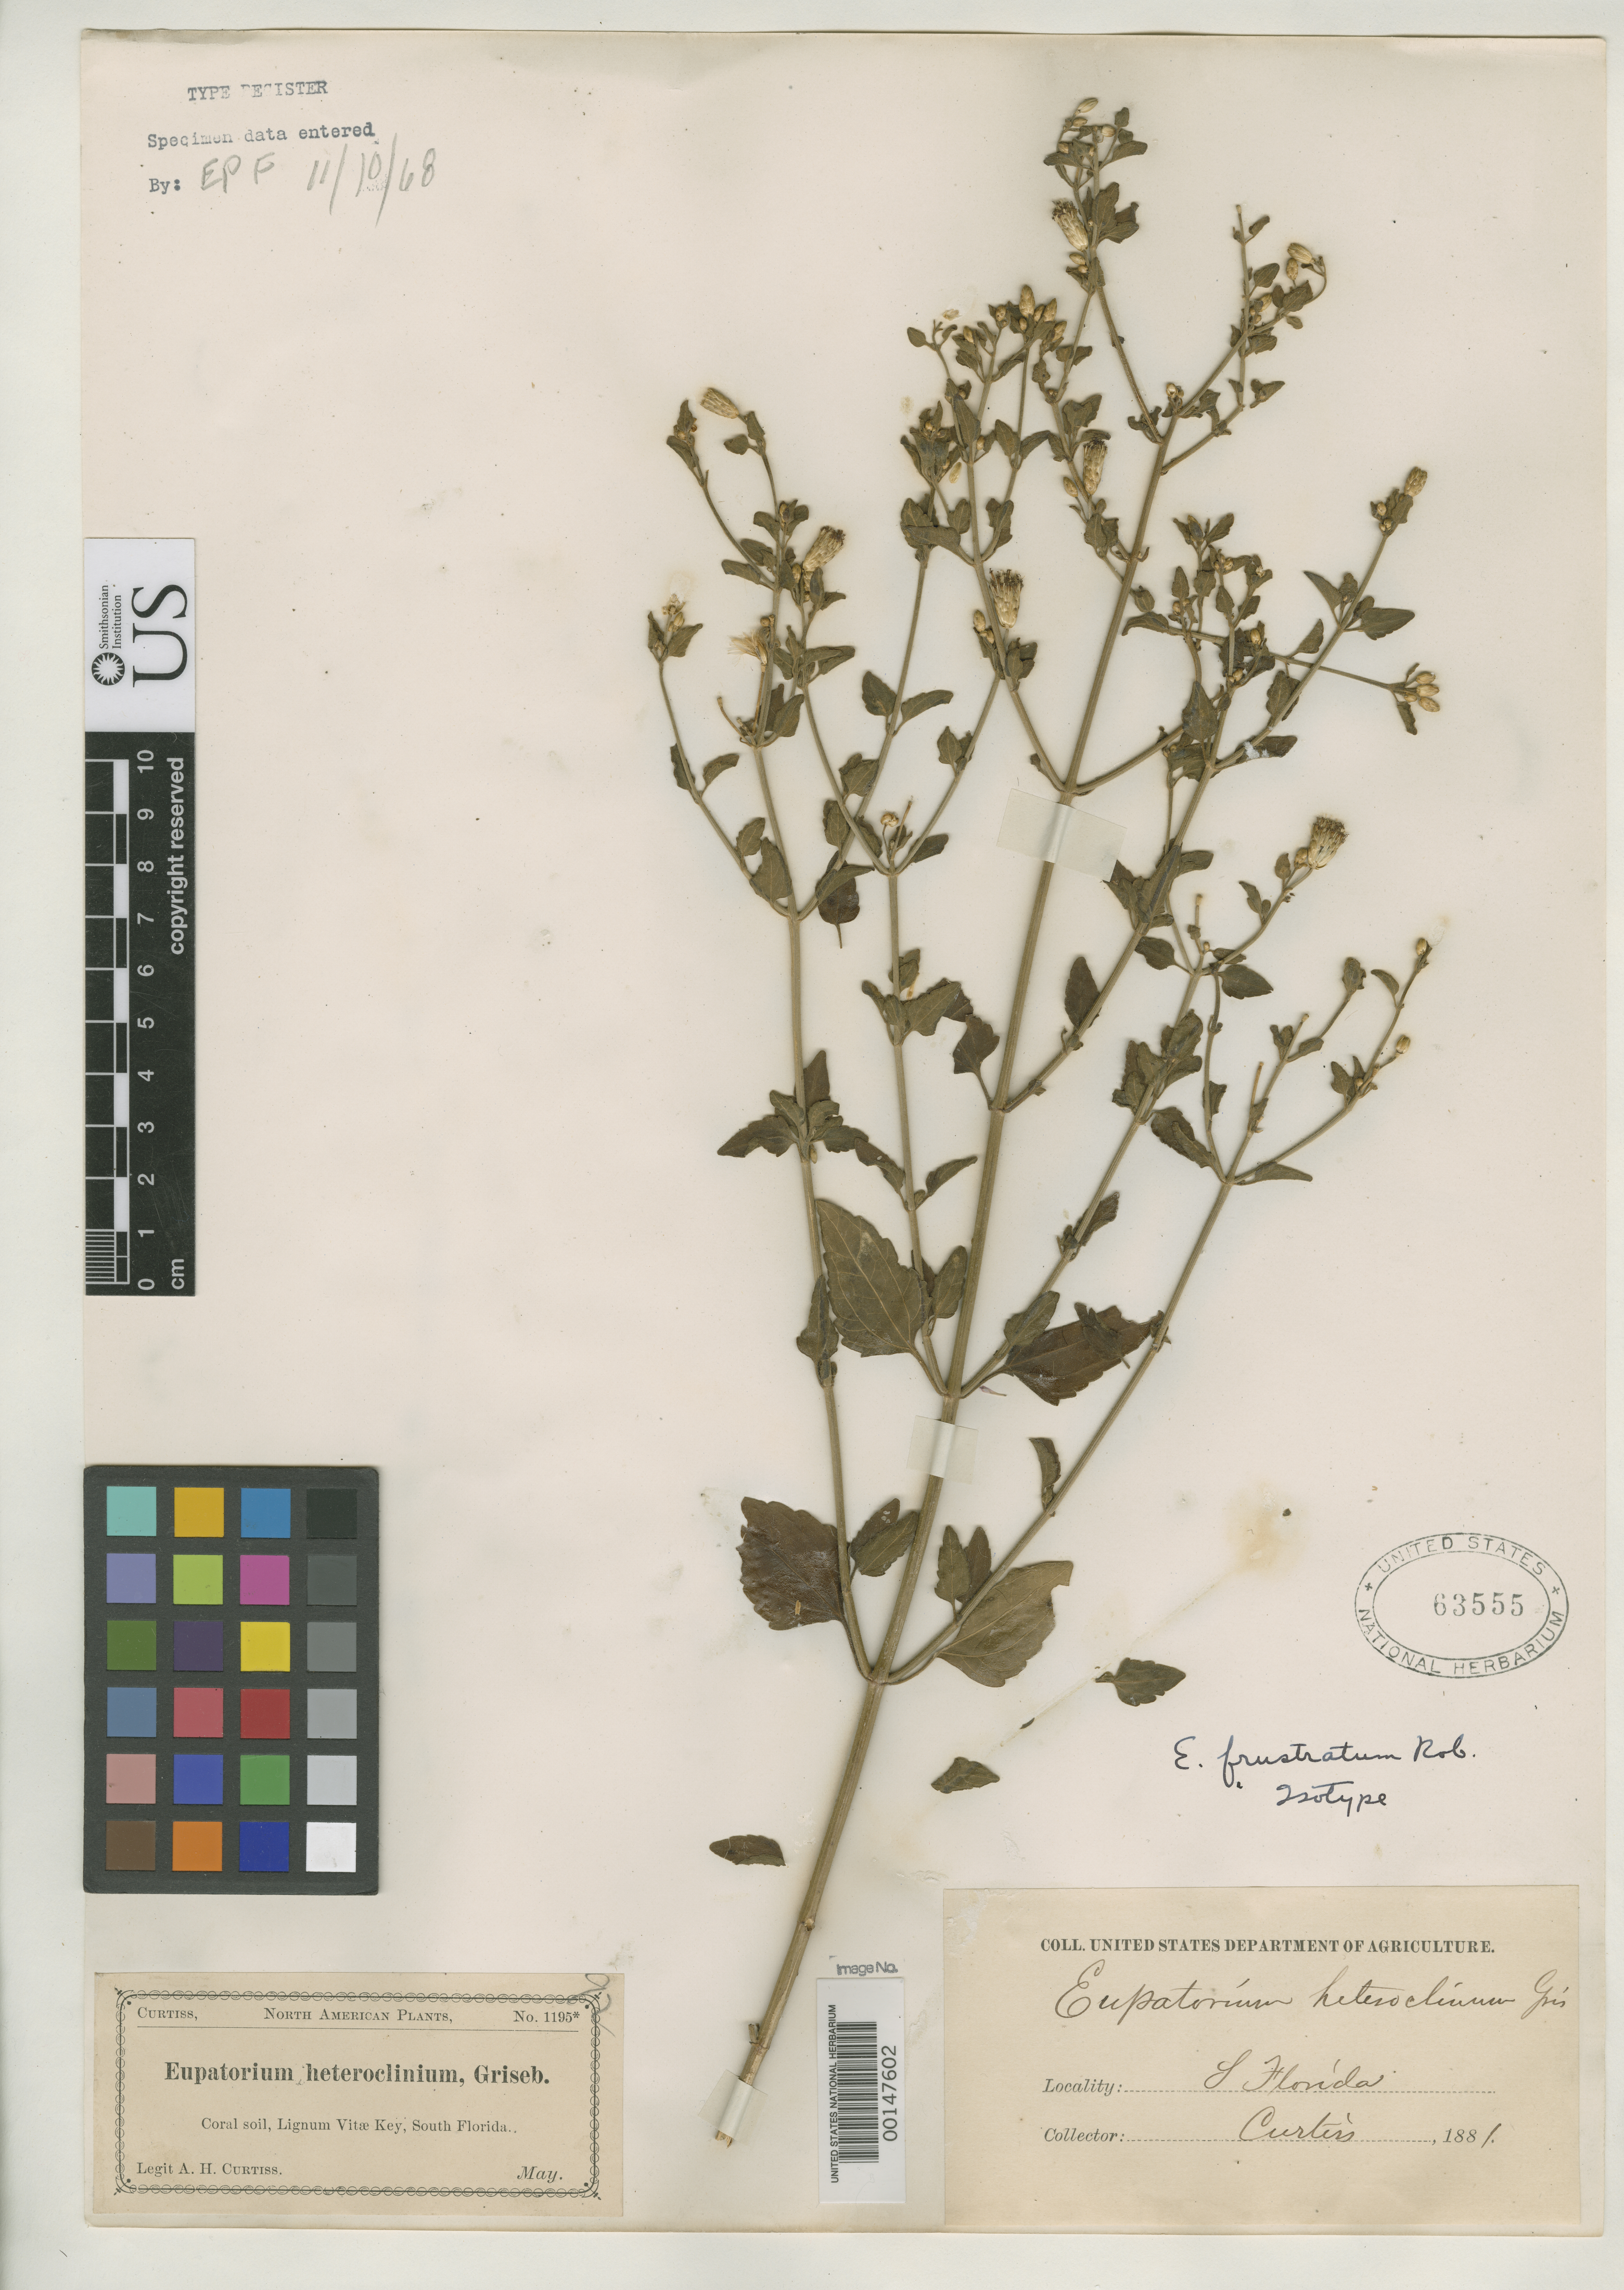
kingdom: Plantae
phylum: Tracheophyta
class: Magnoliopsida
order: Asterales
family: Asteraceae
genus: Eupatorium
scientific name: Eupatorium frustratum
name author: B.L. Rob.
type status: Isotype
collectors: A. H. Curtiss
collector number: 1195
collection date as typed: May 1881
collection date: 1881-05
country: United States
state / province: Florida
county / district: Monroe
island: Vitae Key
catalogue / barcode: US 63555